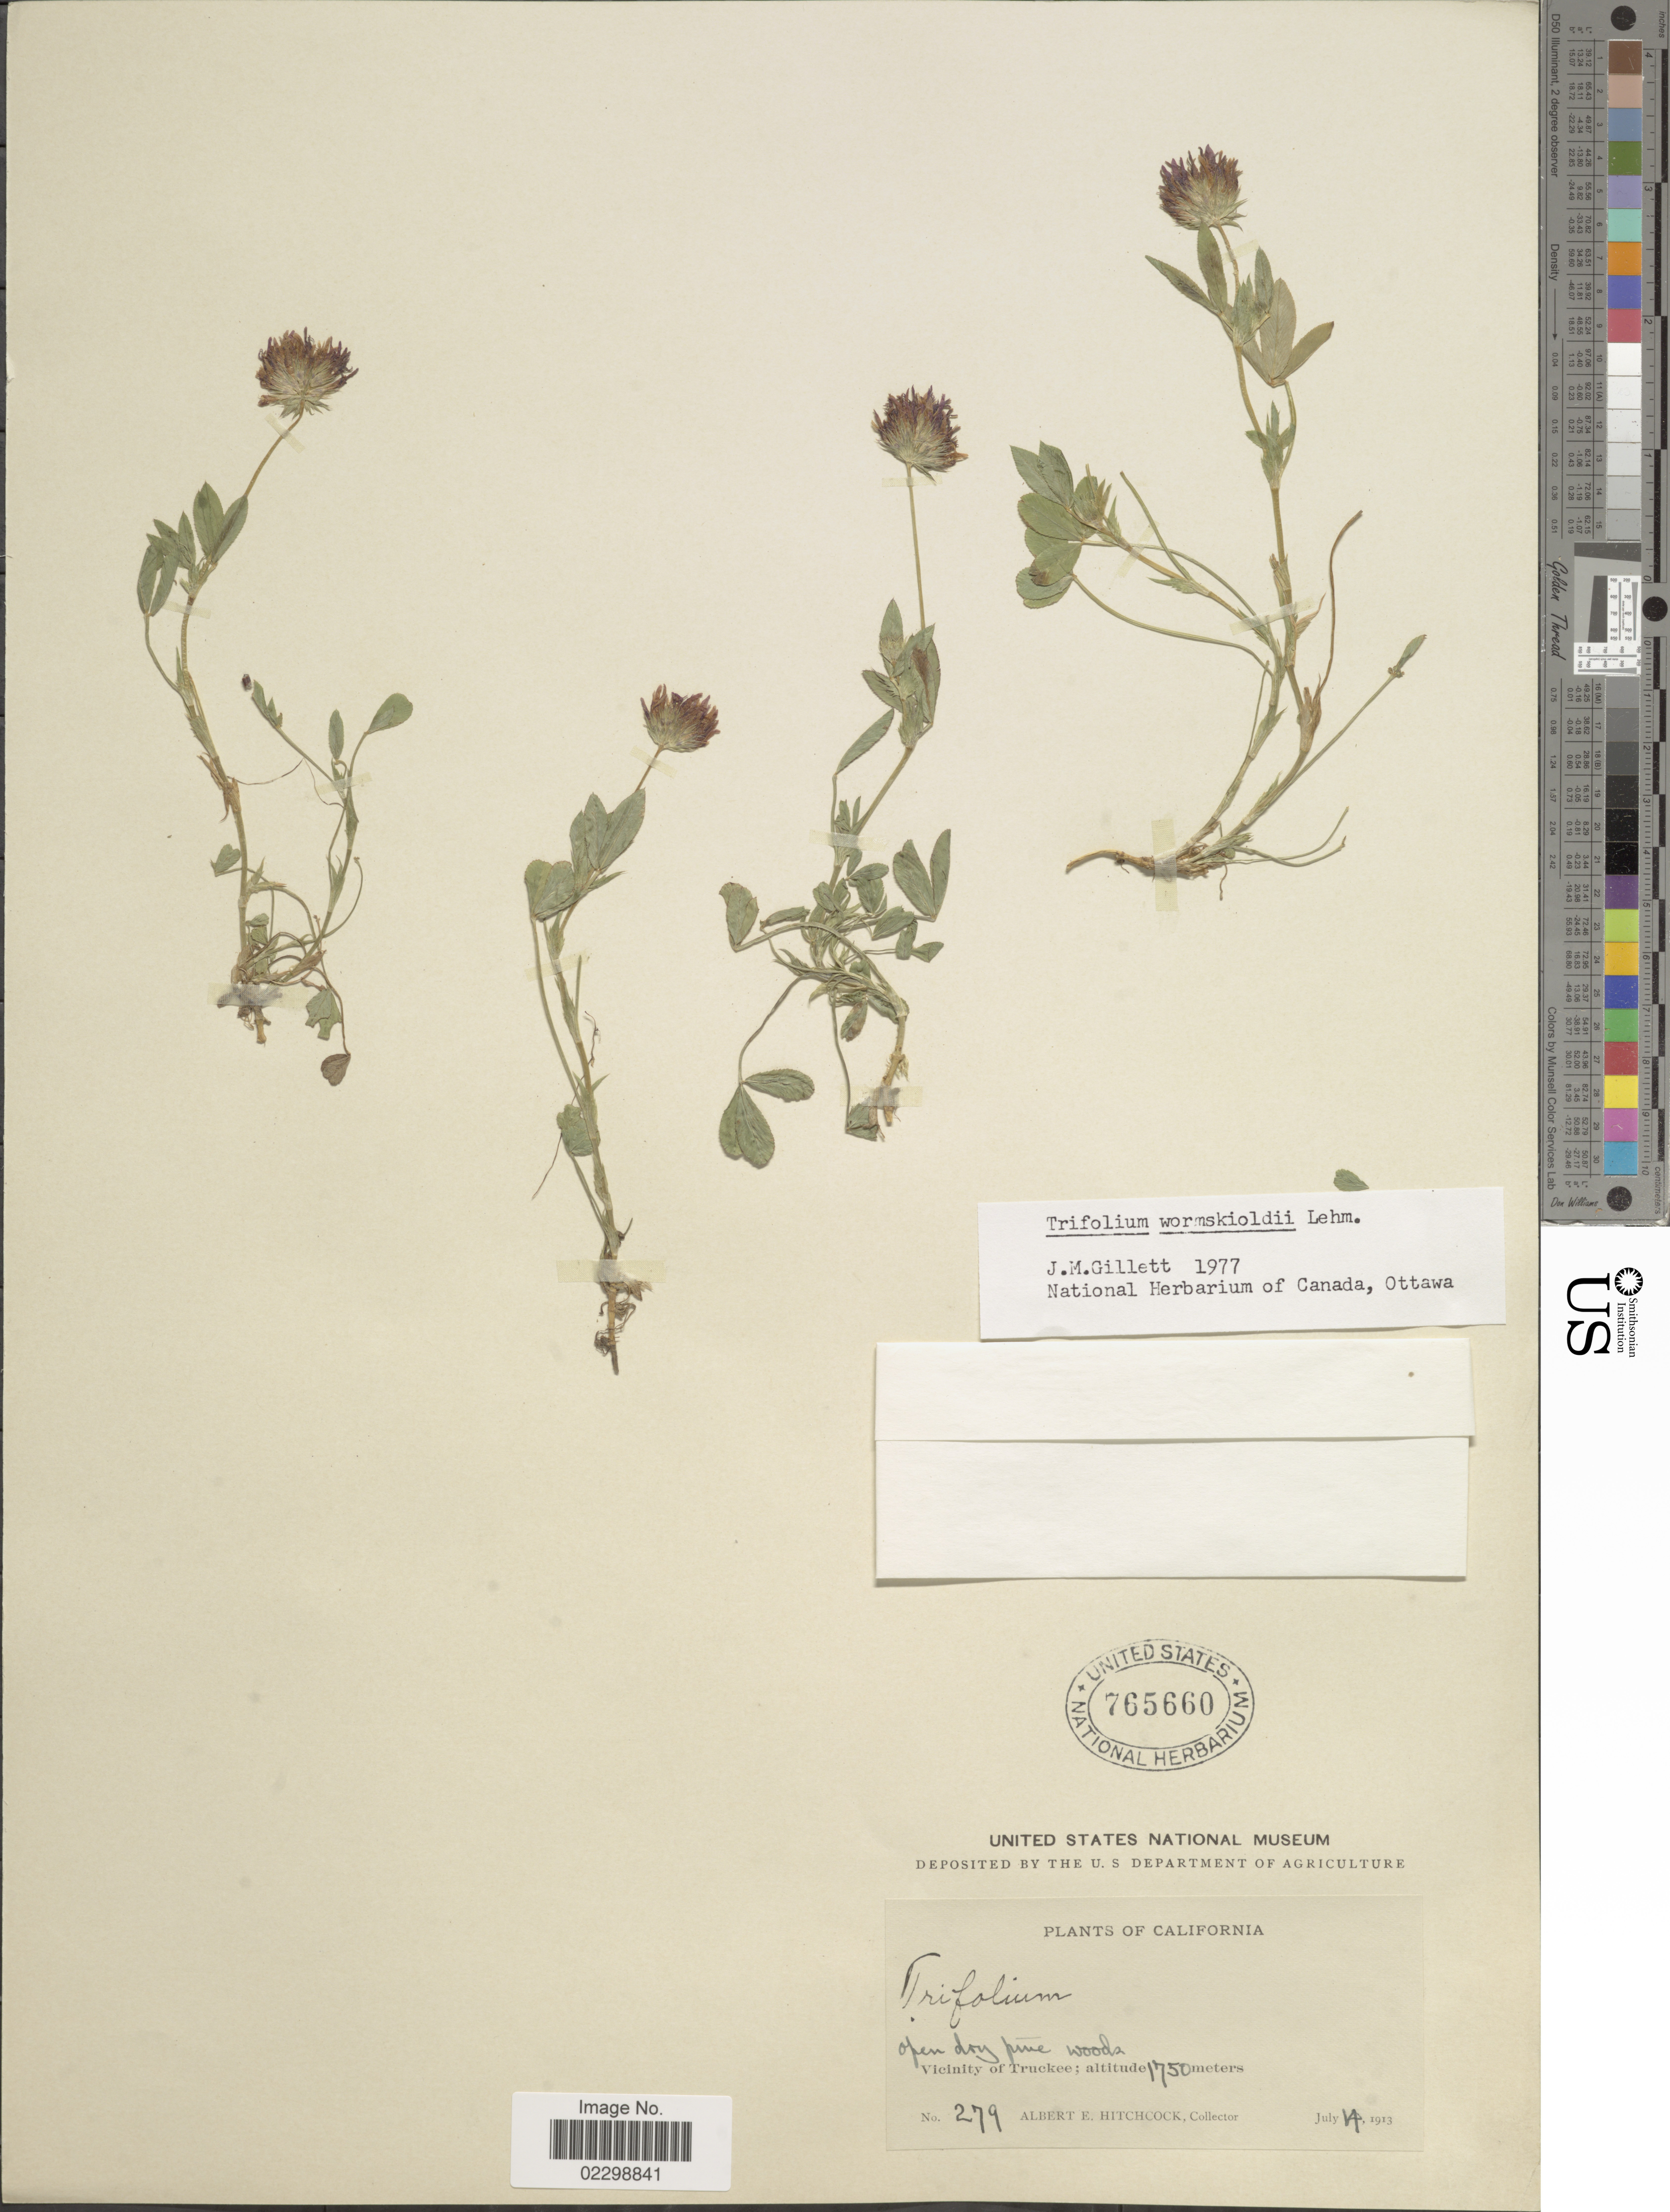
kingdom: Plantae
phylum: Tracheophyta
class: Magnoliopsida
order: Fabales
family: Fabaceae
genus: Trifolium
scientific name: Trifolium wormskioldii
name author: Lehm.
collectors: A. Hitchcock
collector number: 279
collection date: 1913-07-14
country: United States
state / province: California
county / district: Nevada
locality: Open dry pine woods, Vicinity of Truckee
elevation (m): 1750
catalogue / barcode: US 765660